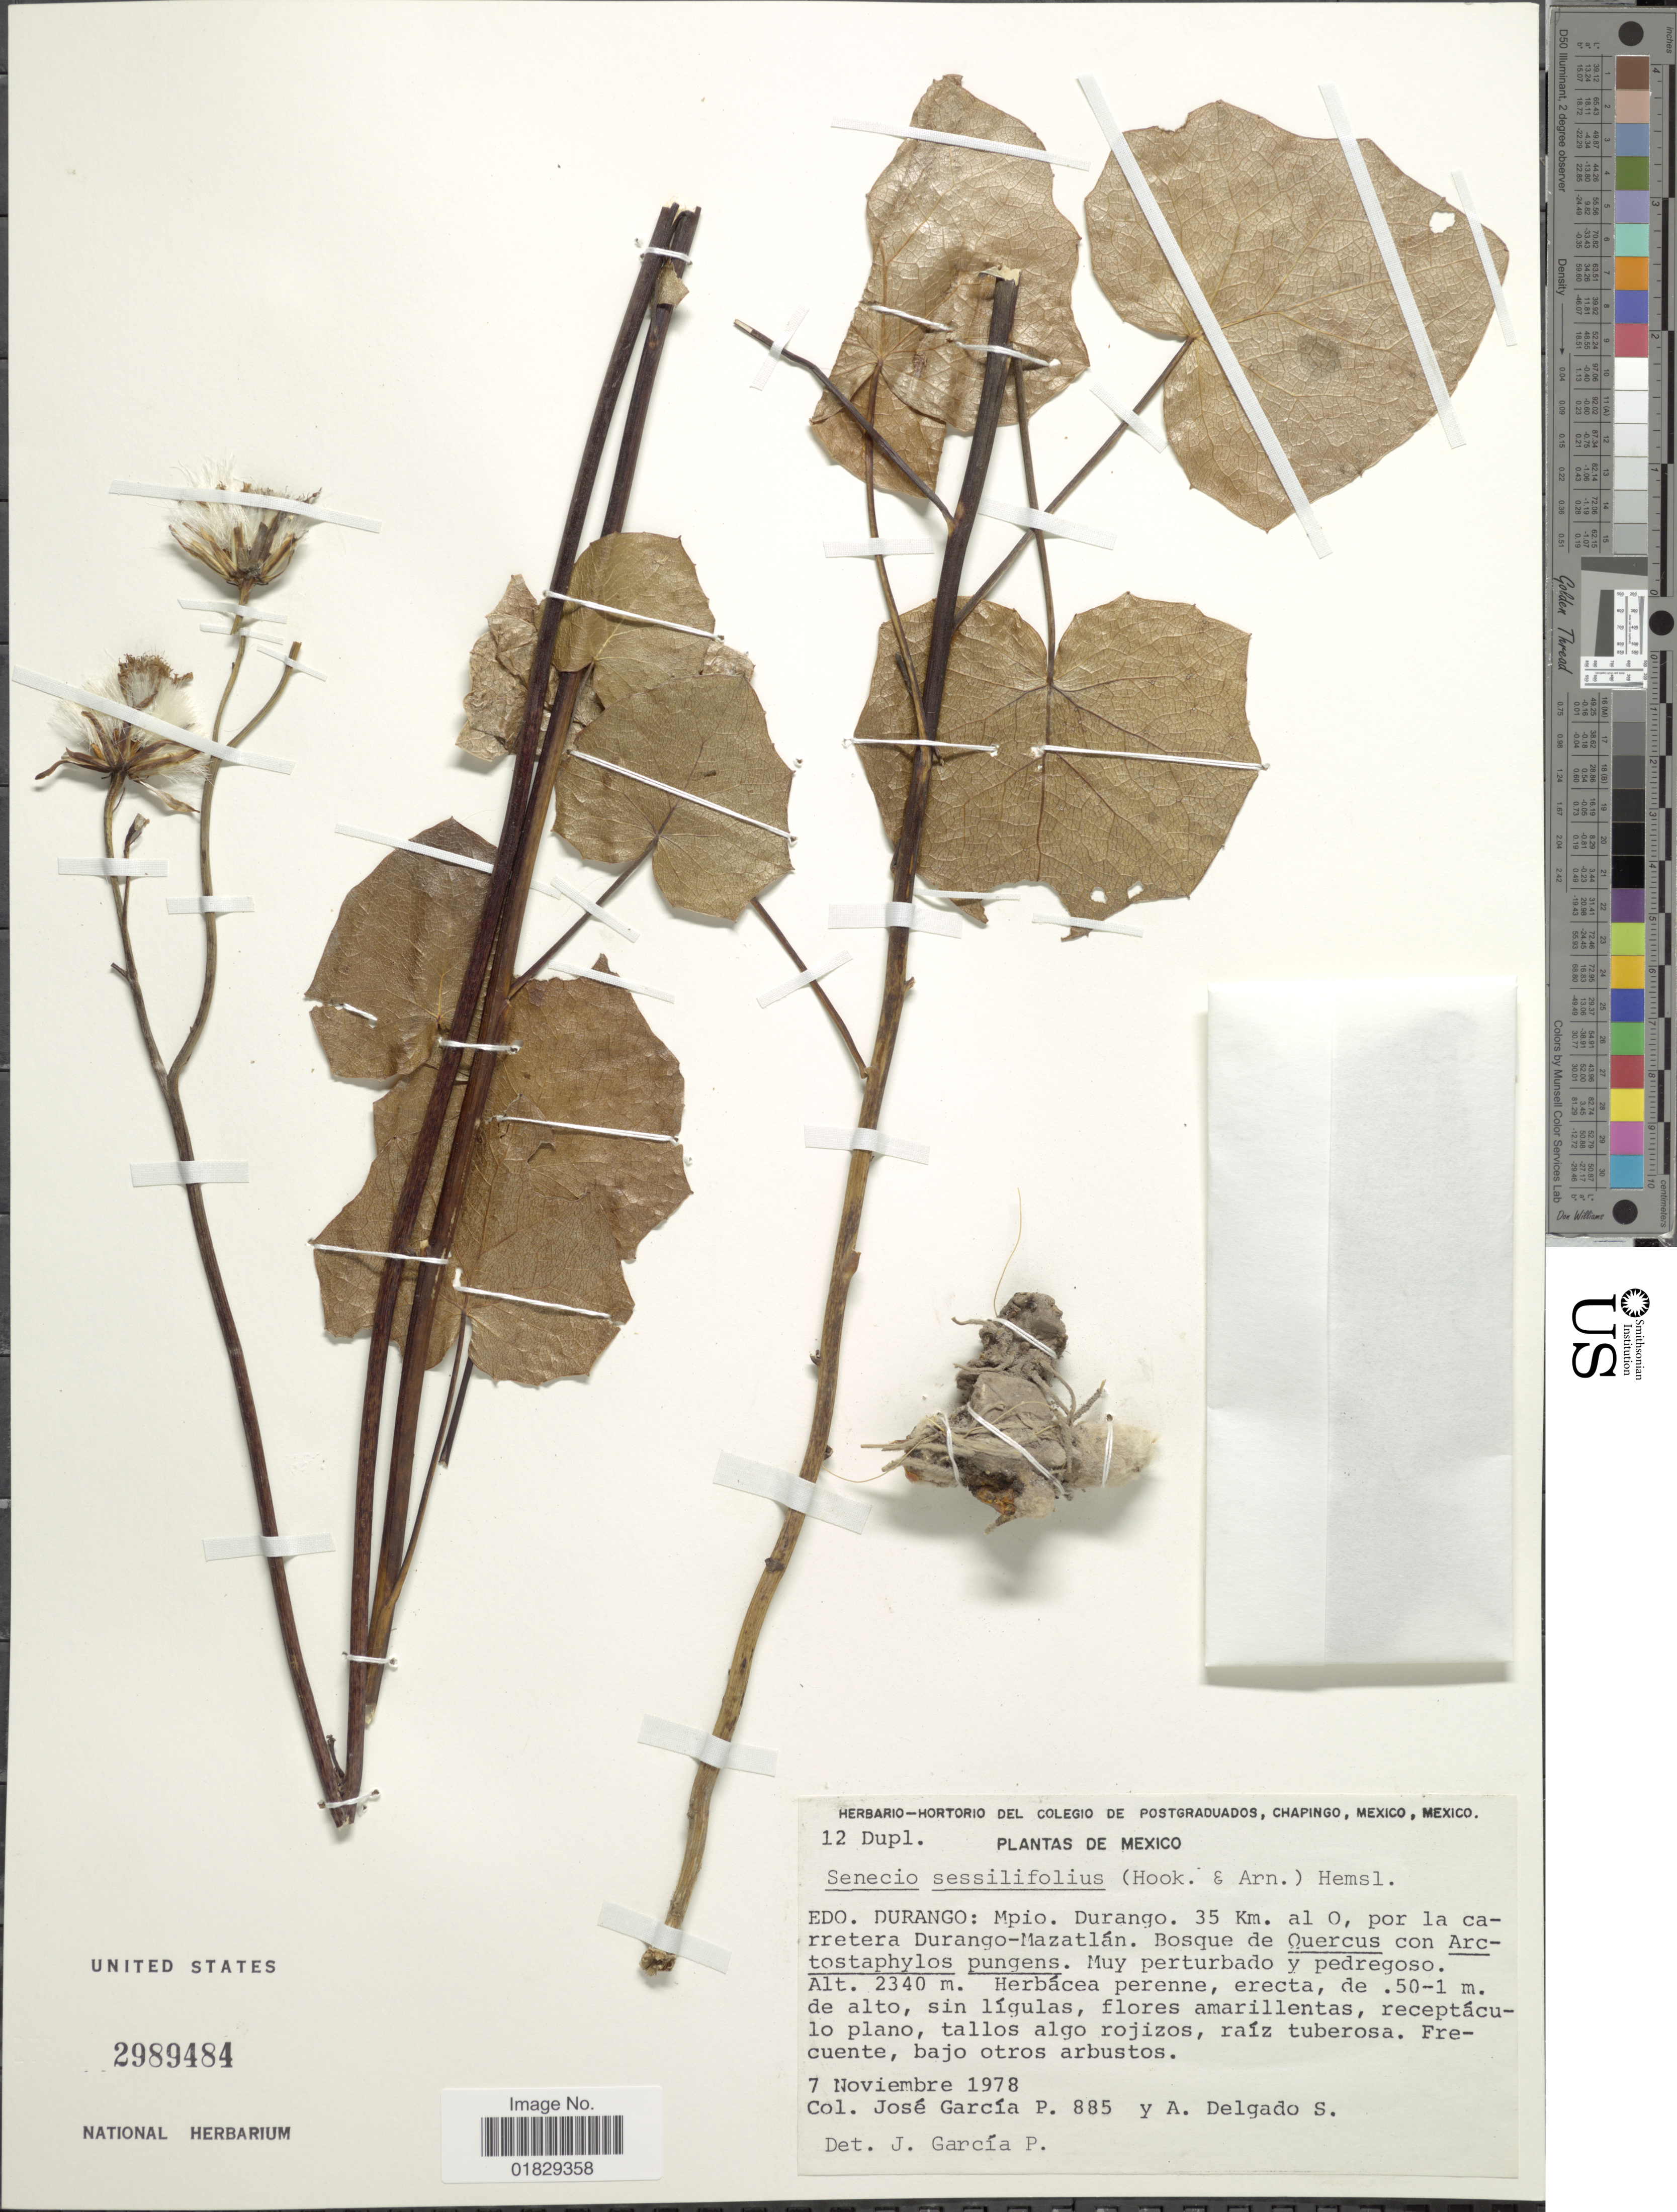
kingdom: Plantae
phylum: Tracheophyta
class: Magnoliopsida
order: Asterales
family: Asteraceae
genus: Roldana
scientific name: Roldana sessilifolia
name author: (Hook.) H. Rob. & Brettell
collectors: J. García-P. & A. Delgado S.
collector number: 885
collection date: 1978-11-07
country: Mexico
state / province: Durango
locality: Edo. Durango: Mpio. Durango, 35 Km. al O, por la carretera Durango-Mazatlán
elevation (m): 2340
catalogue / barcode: US 2989484